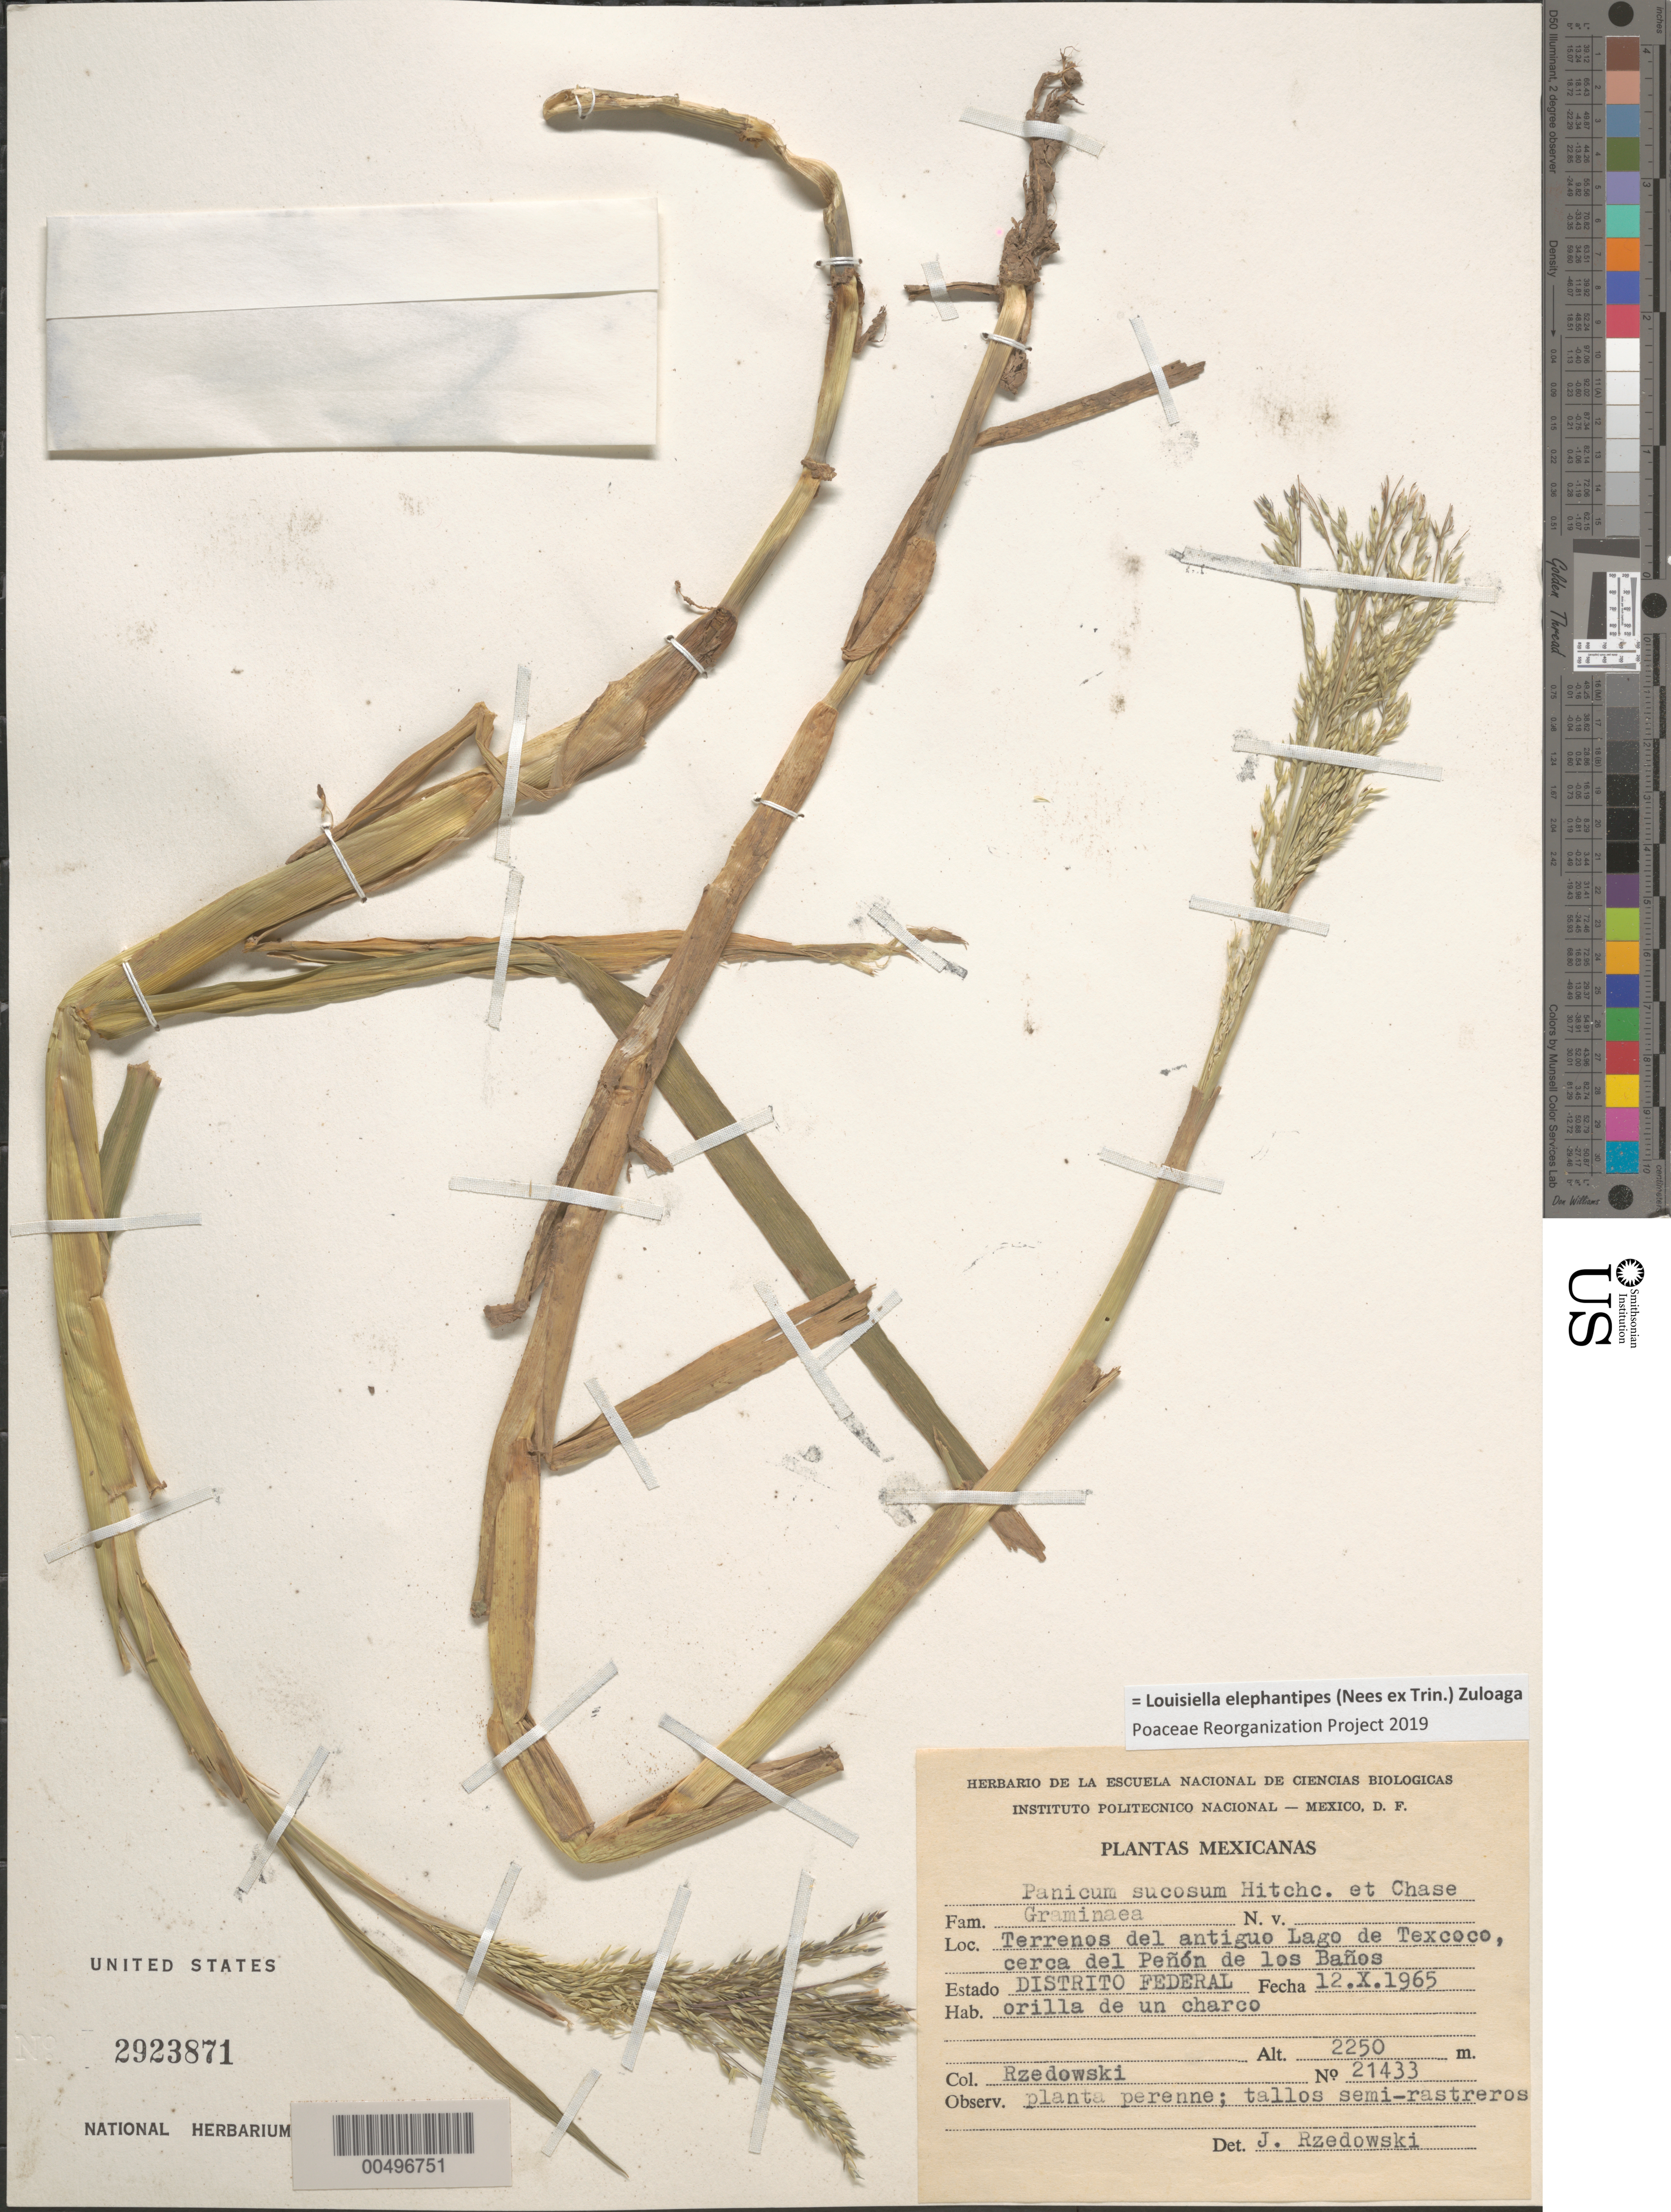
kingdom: Plantae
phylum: Tracheophyta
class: Liliopsida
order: Poales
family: Poaceae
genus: Panicum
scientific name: Panicum sucosum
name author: Hitchc. & Chase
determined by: Rzedowski, J.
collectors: J. Rzedowski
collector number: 21433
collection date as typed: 12 Dec 1965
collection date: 1965-12-12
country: Mexico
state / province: Distrito Federal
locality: Terrenos del Antiguo Lago de Texcoco, cerca del Peñón de los Baños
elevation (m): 2250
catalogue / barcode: US 2923871